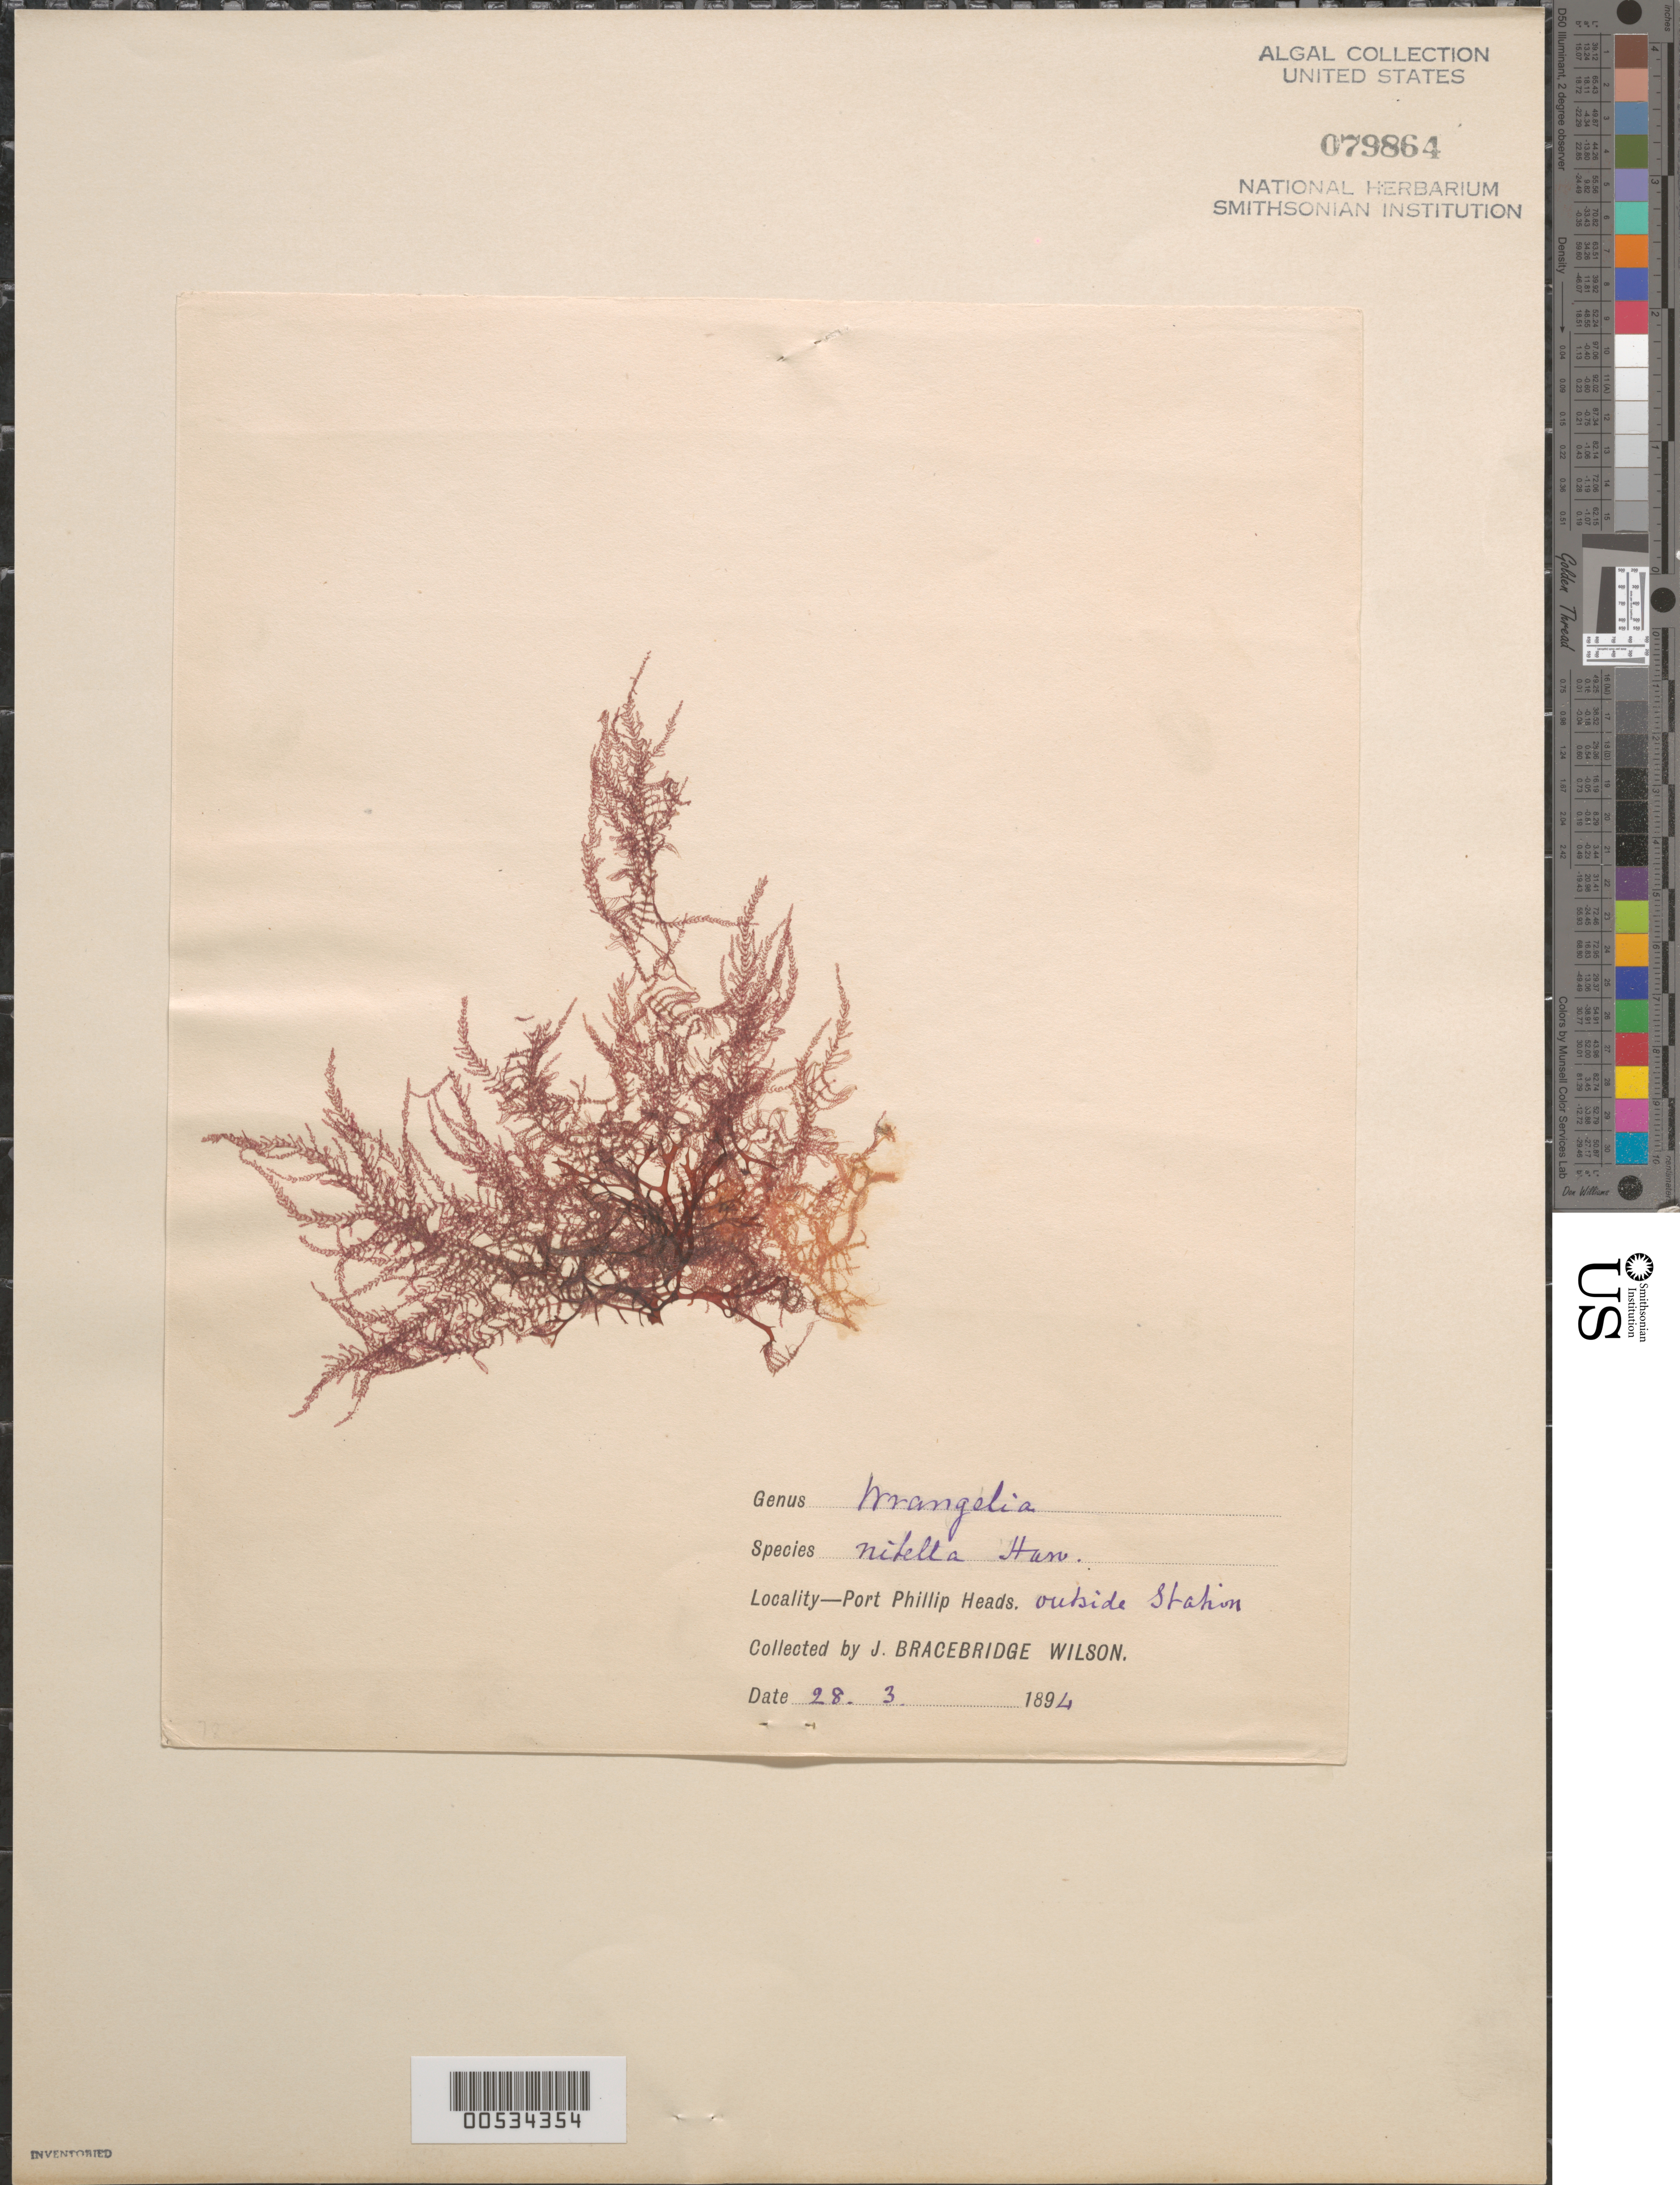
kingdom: Plantae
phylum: Rhodophyta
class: Florideophyceae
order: Ceramiales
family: Wrangeliaceae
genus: Drewiana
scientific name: Drewiana nitella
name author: (Harv.) Gordon-Mills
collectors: J. B. Wilson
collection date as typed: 28 Mar 1894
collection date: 1894-03-28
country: Australia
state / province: Victoria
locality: Port Phillip Heads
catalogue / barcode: US 79864